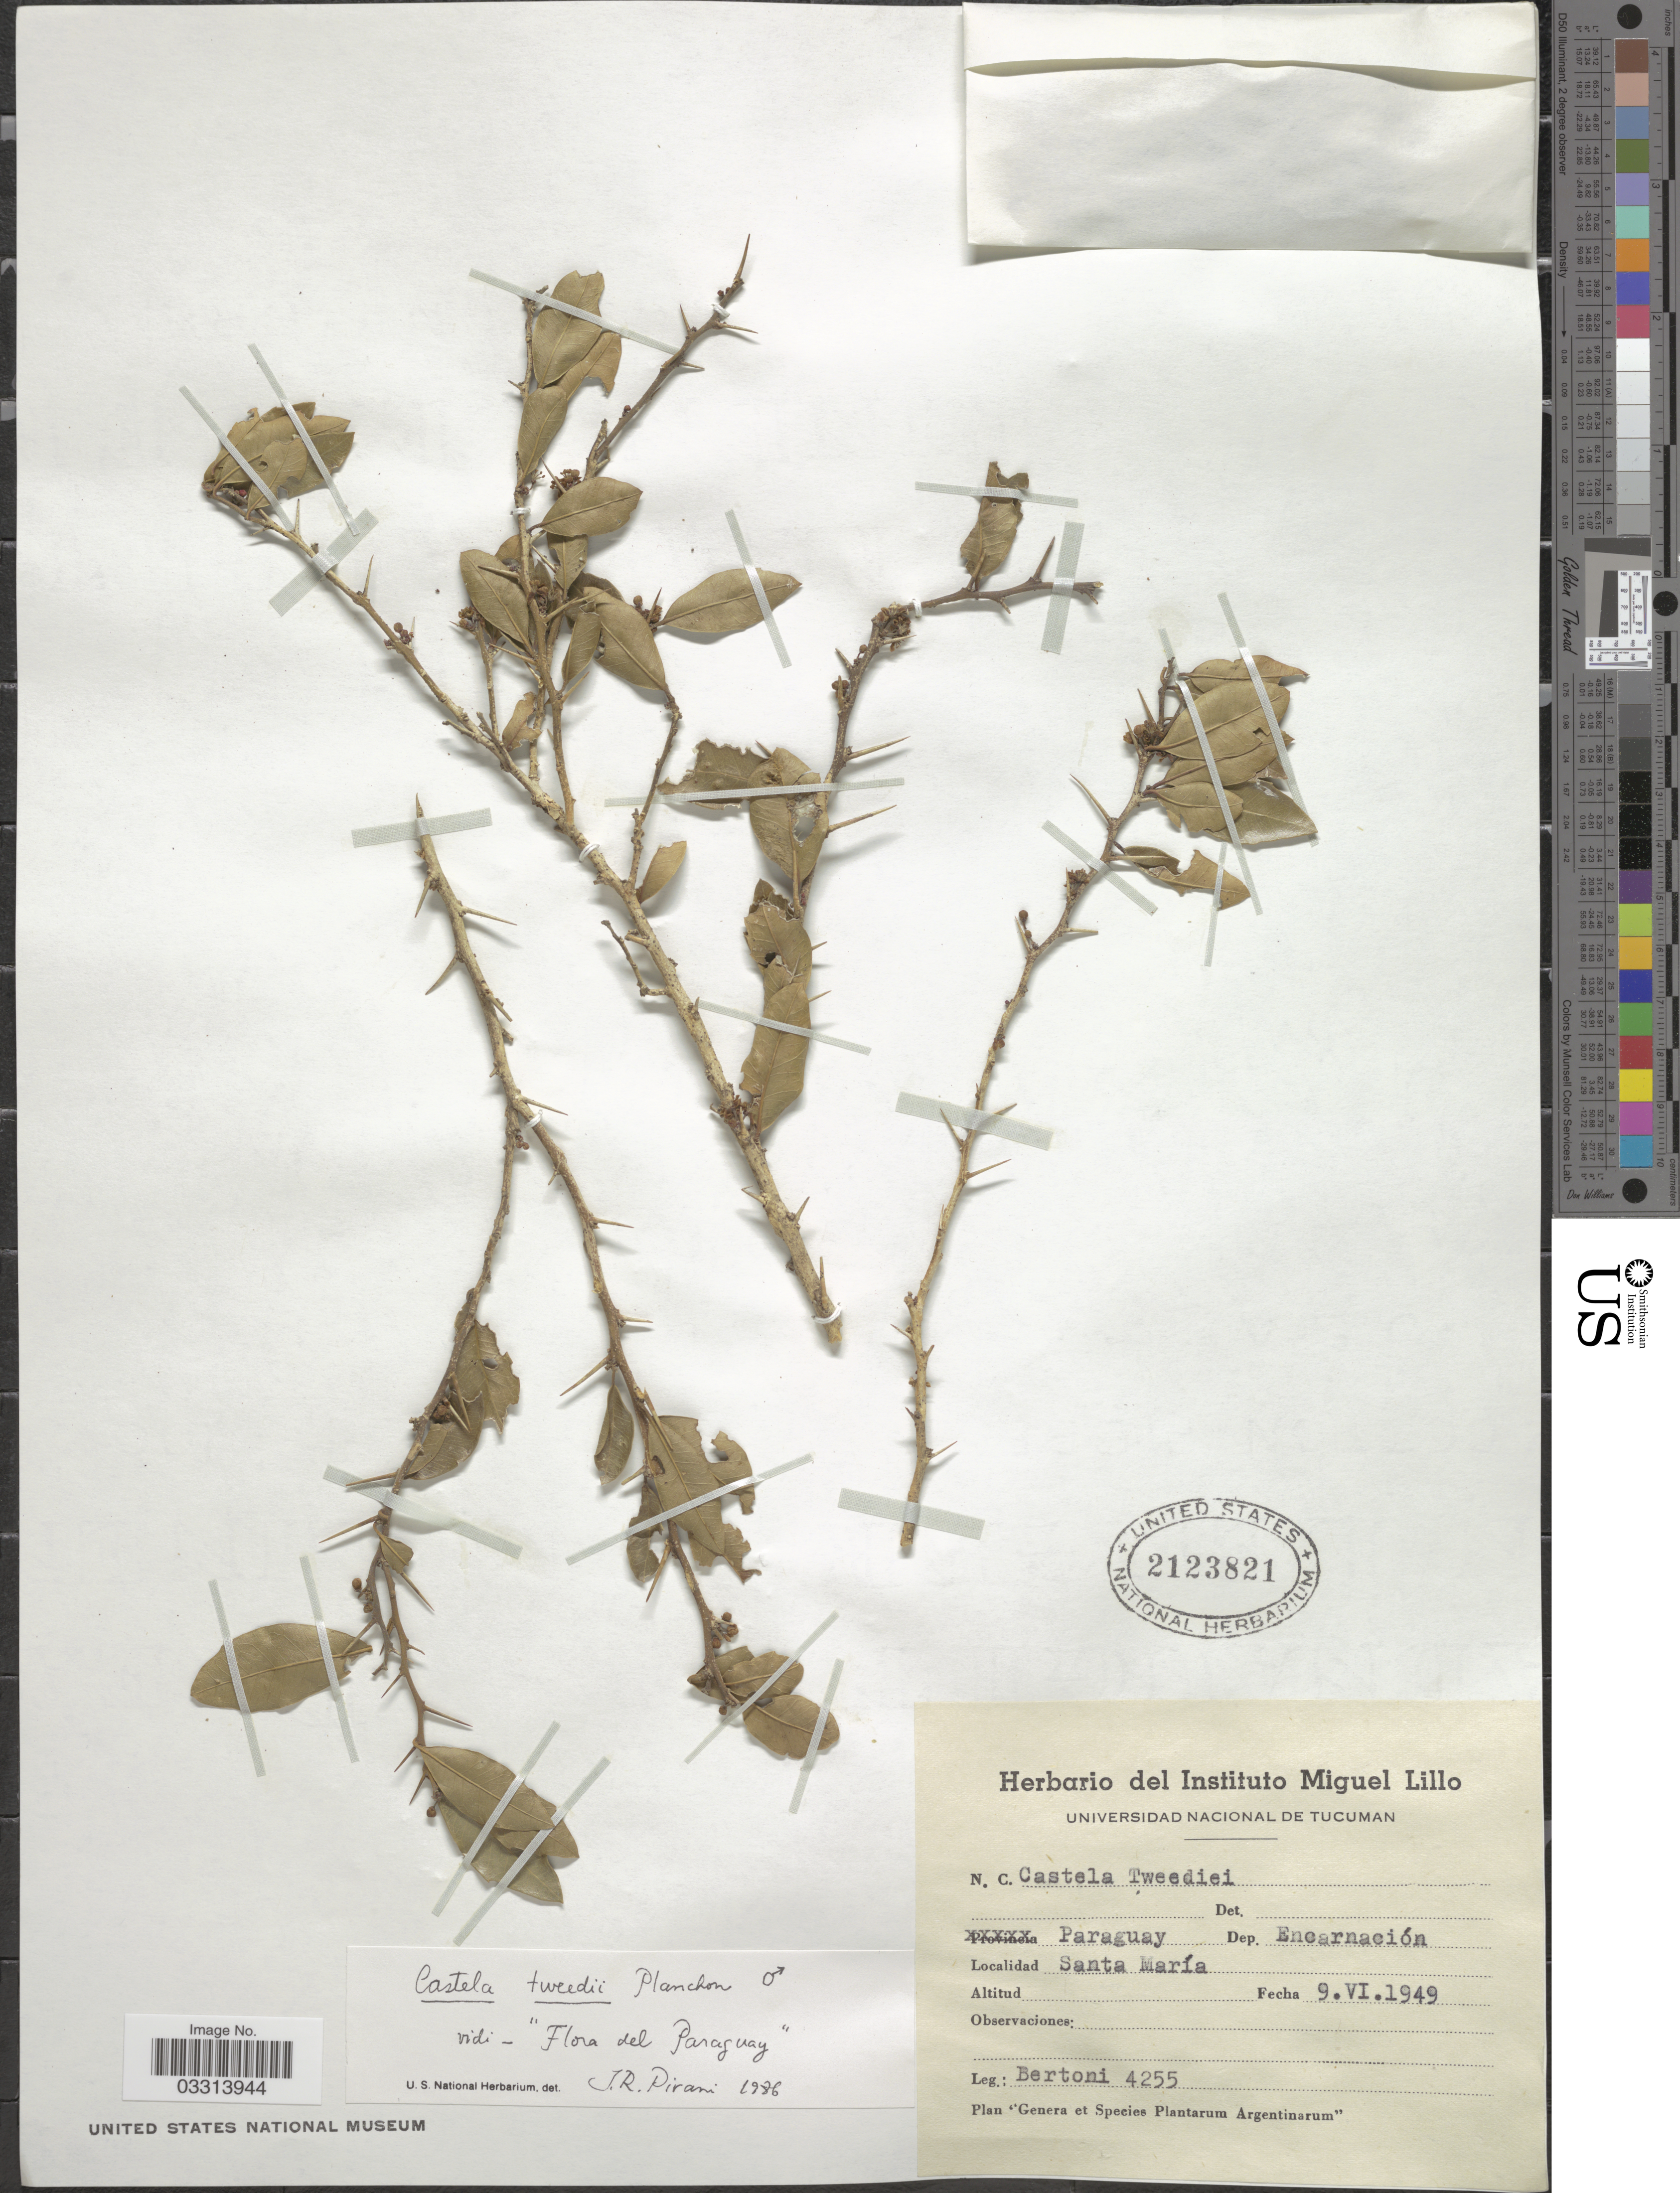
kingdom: Plantae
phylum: Tracheophyta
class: Magnoliopsida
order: Sapindales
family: Simaroubaceae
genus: Castela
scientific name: Castela tweediei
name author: Planch.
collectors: -- Bertoni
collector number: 4255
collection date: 1949-06-09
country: Paraguay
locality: Dep. Encarnación. Santa María.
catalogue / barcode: US 2123821